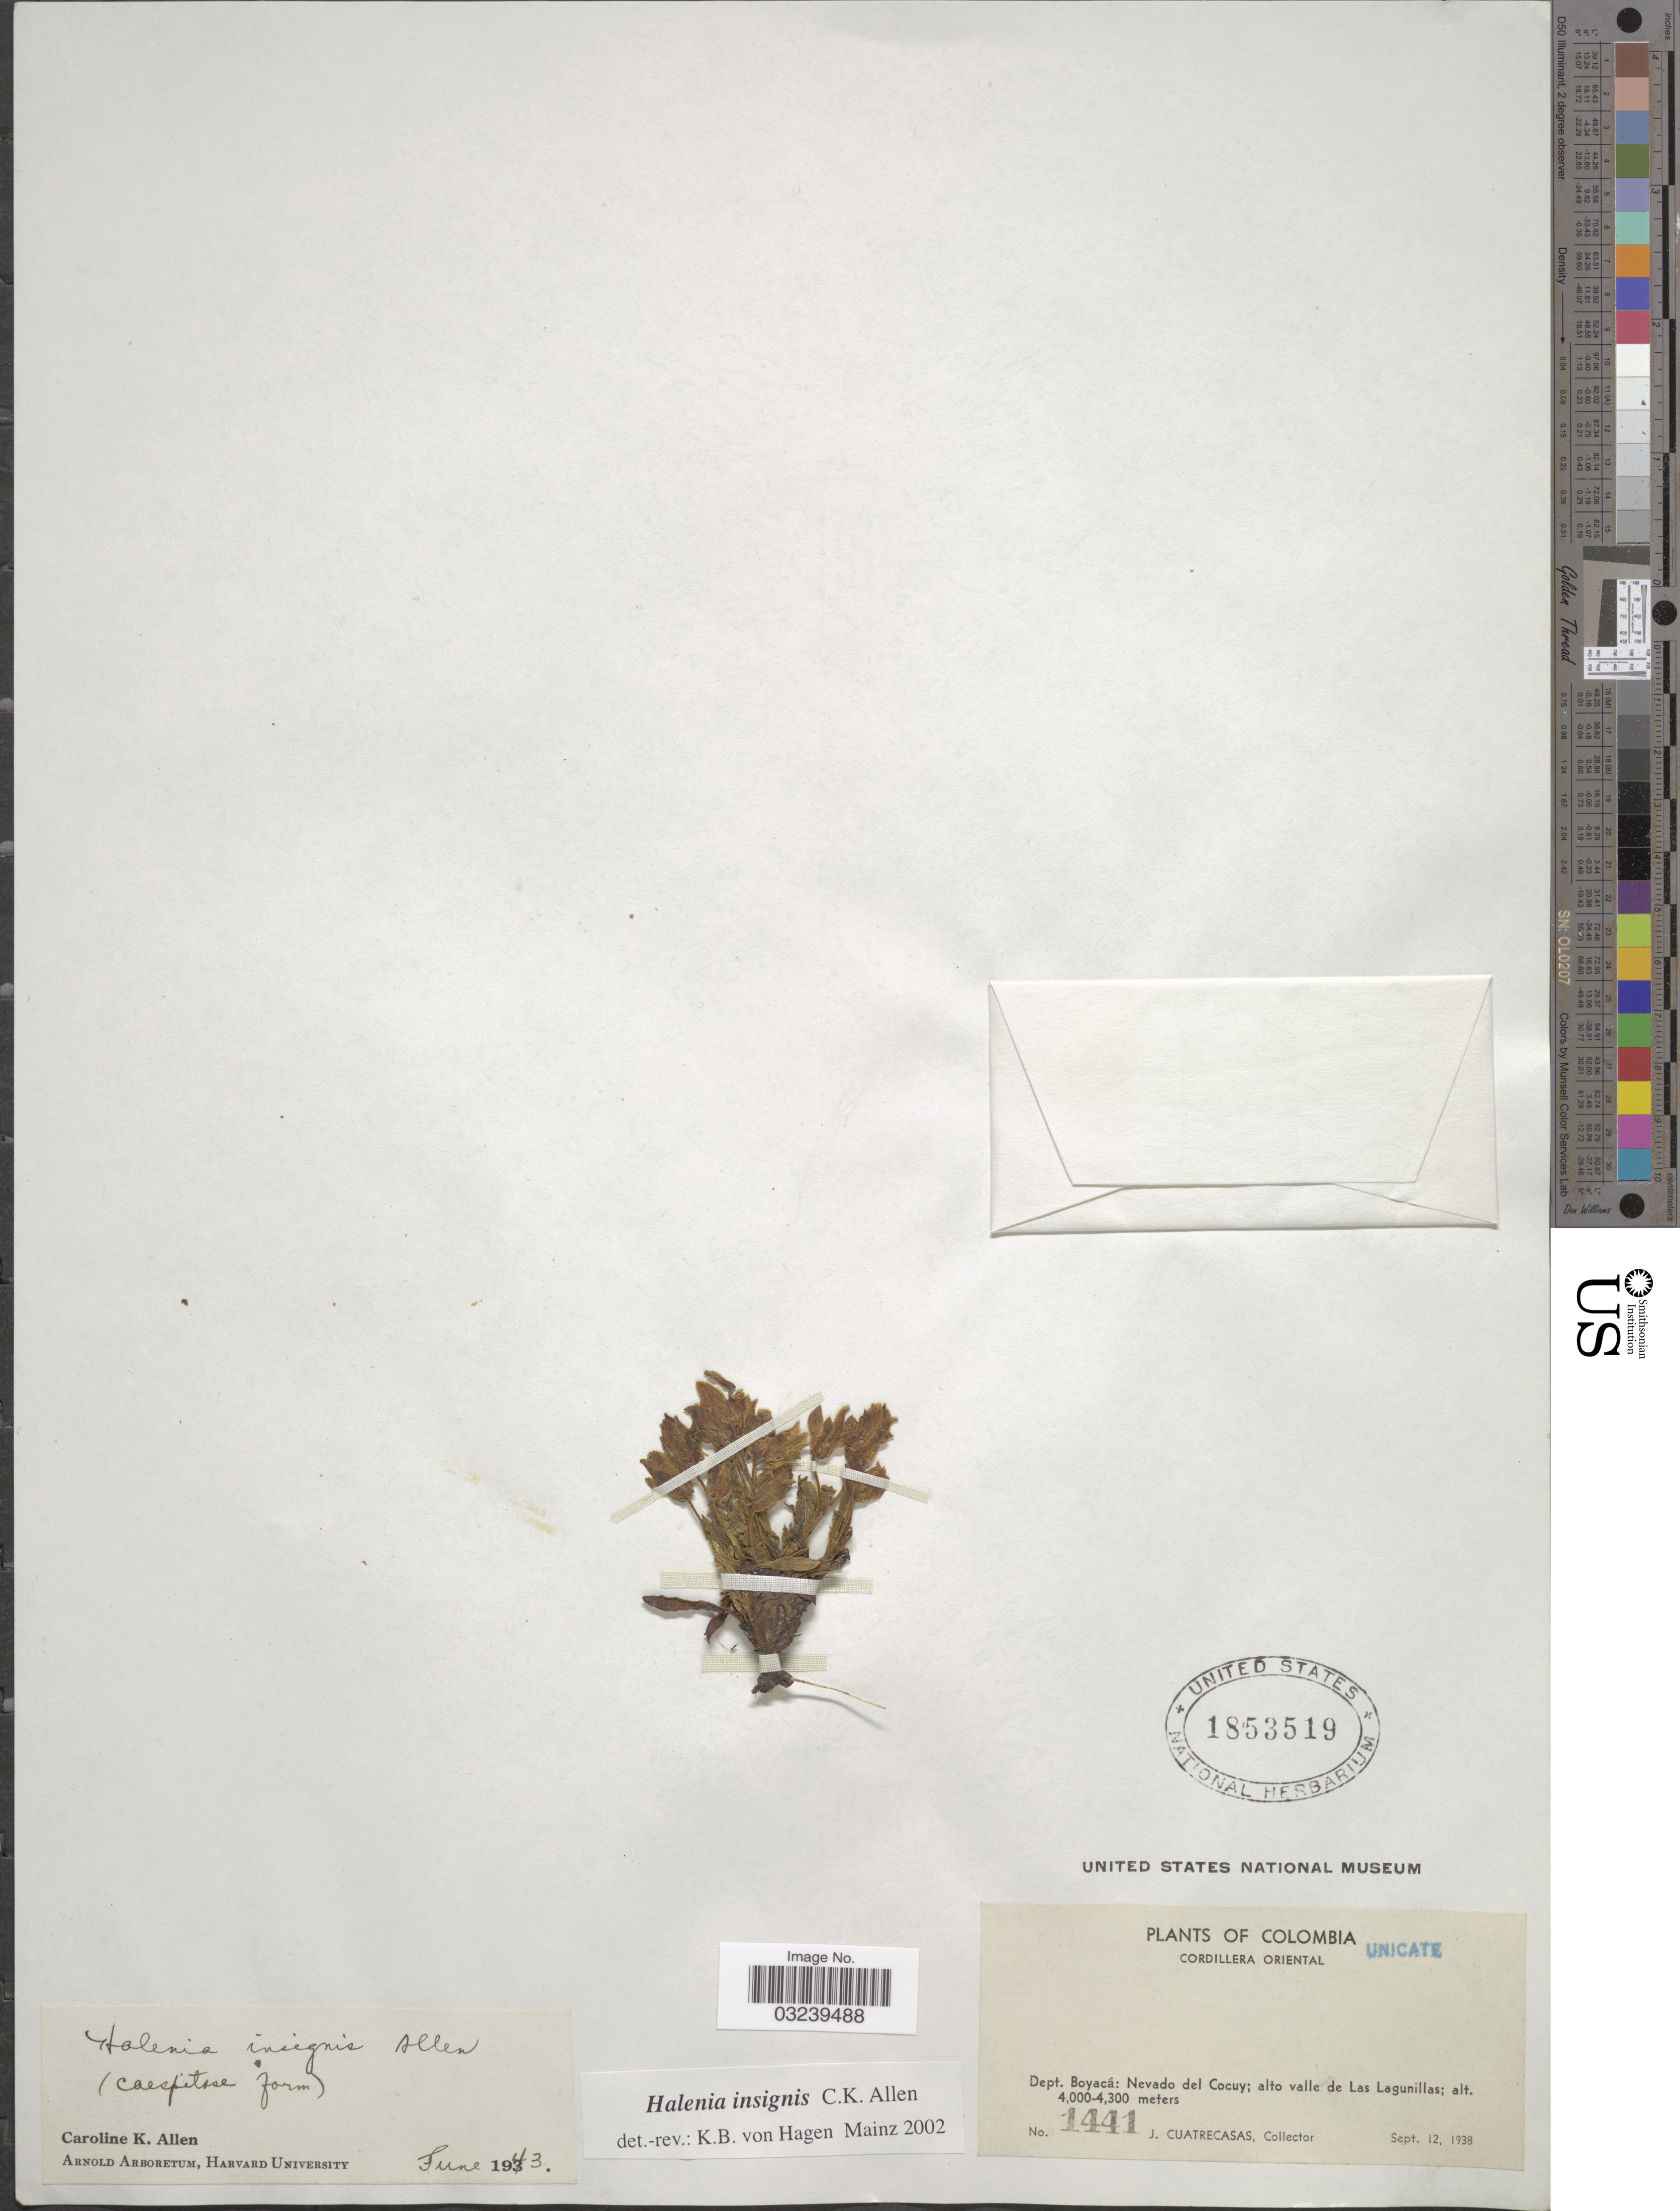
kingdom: Plantae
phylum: Tracheophyta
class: Magnoliopsida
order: Gentianales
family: Gentianaceae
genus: Halenia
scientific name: Halenia insignis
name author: C.K. Allen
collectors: J. Cuatrecasas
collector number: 1441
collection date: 1938-09-12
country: Colombia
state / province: Boyacá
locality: Cordillera Oriental, Dept. Boyacá: Nevado del Cocuy; alto valle de Las Lagunillas.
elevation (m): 4000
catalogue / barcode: US 1853519